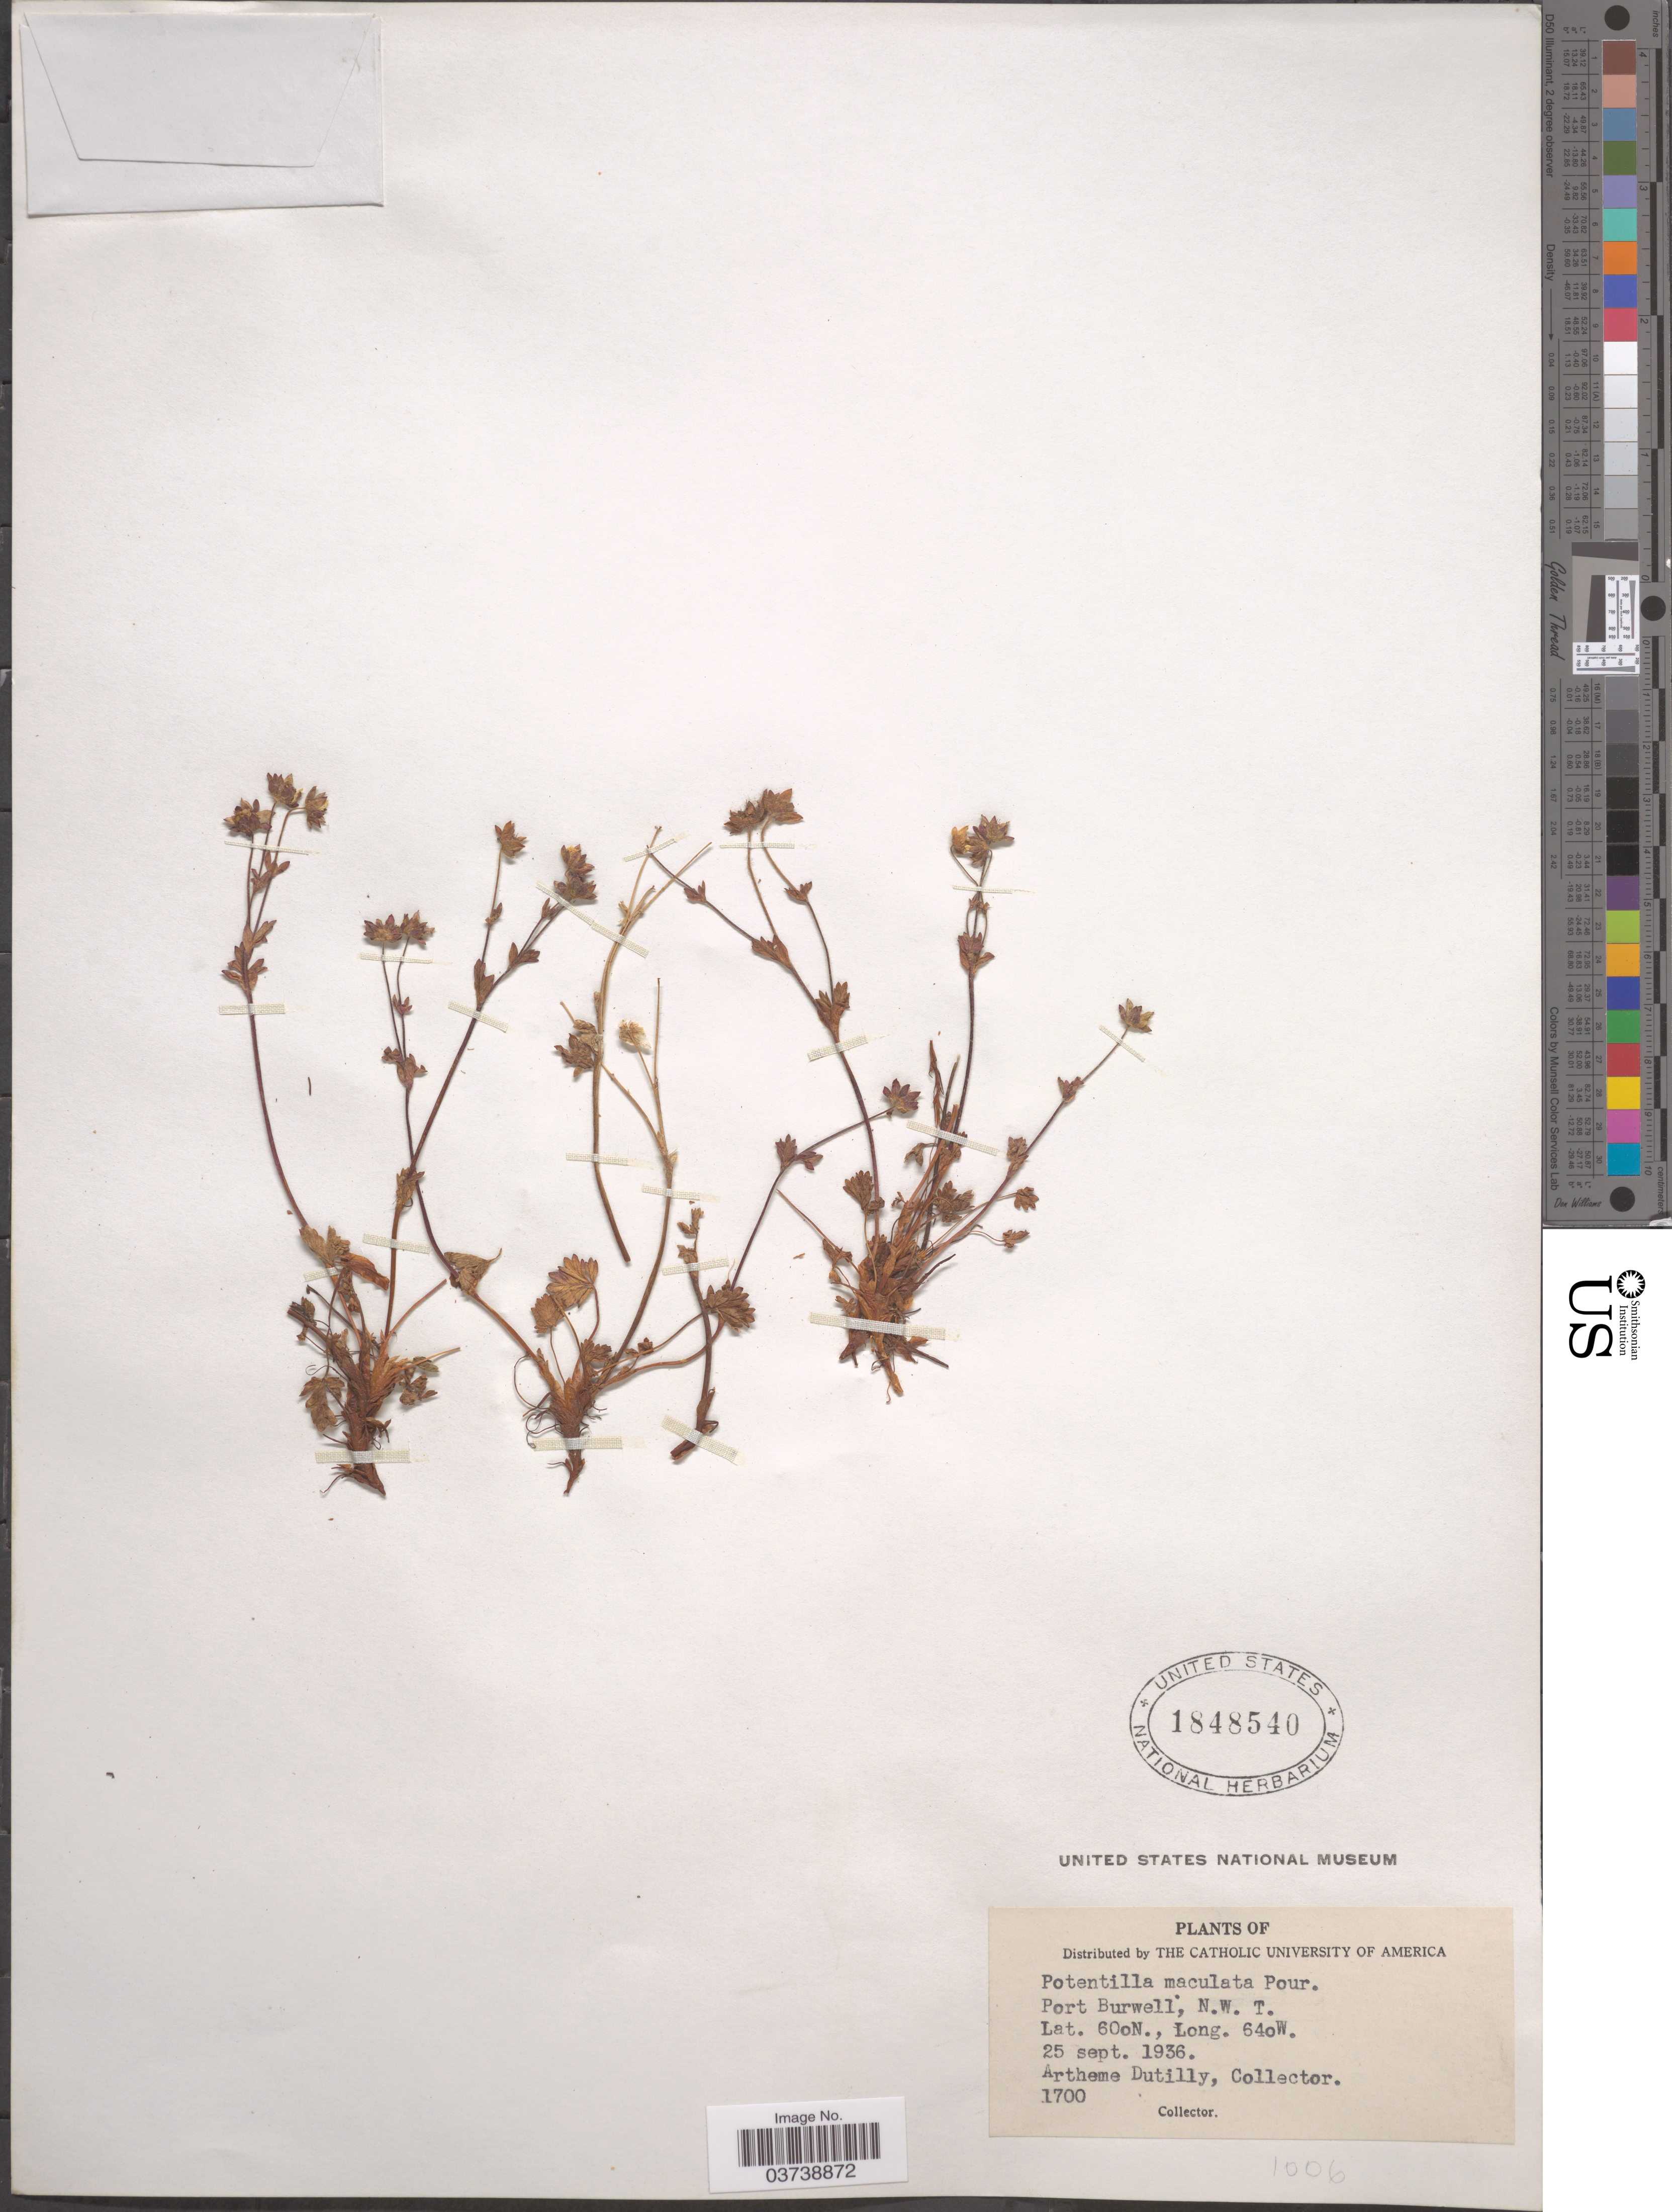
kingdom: Plantae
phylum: Tracheophyta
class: Magnoliopsida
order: Rosales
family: Rosaceae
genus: Potentilla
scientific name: Potentilla crantzii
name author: (Crantz) Beck ex Fritsch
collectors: A. Dutilly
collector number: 1700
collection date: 1936-09-25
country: Canada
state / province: Northwest Territories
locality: Port Burwell.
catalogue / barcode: US 1848540